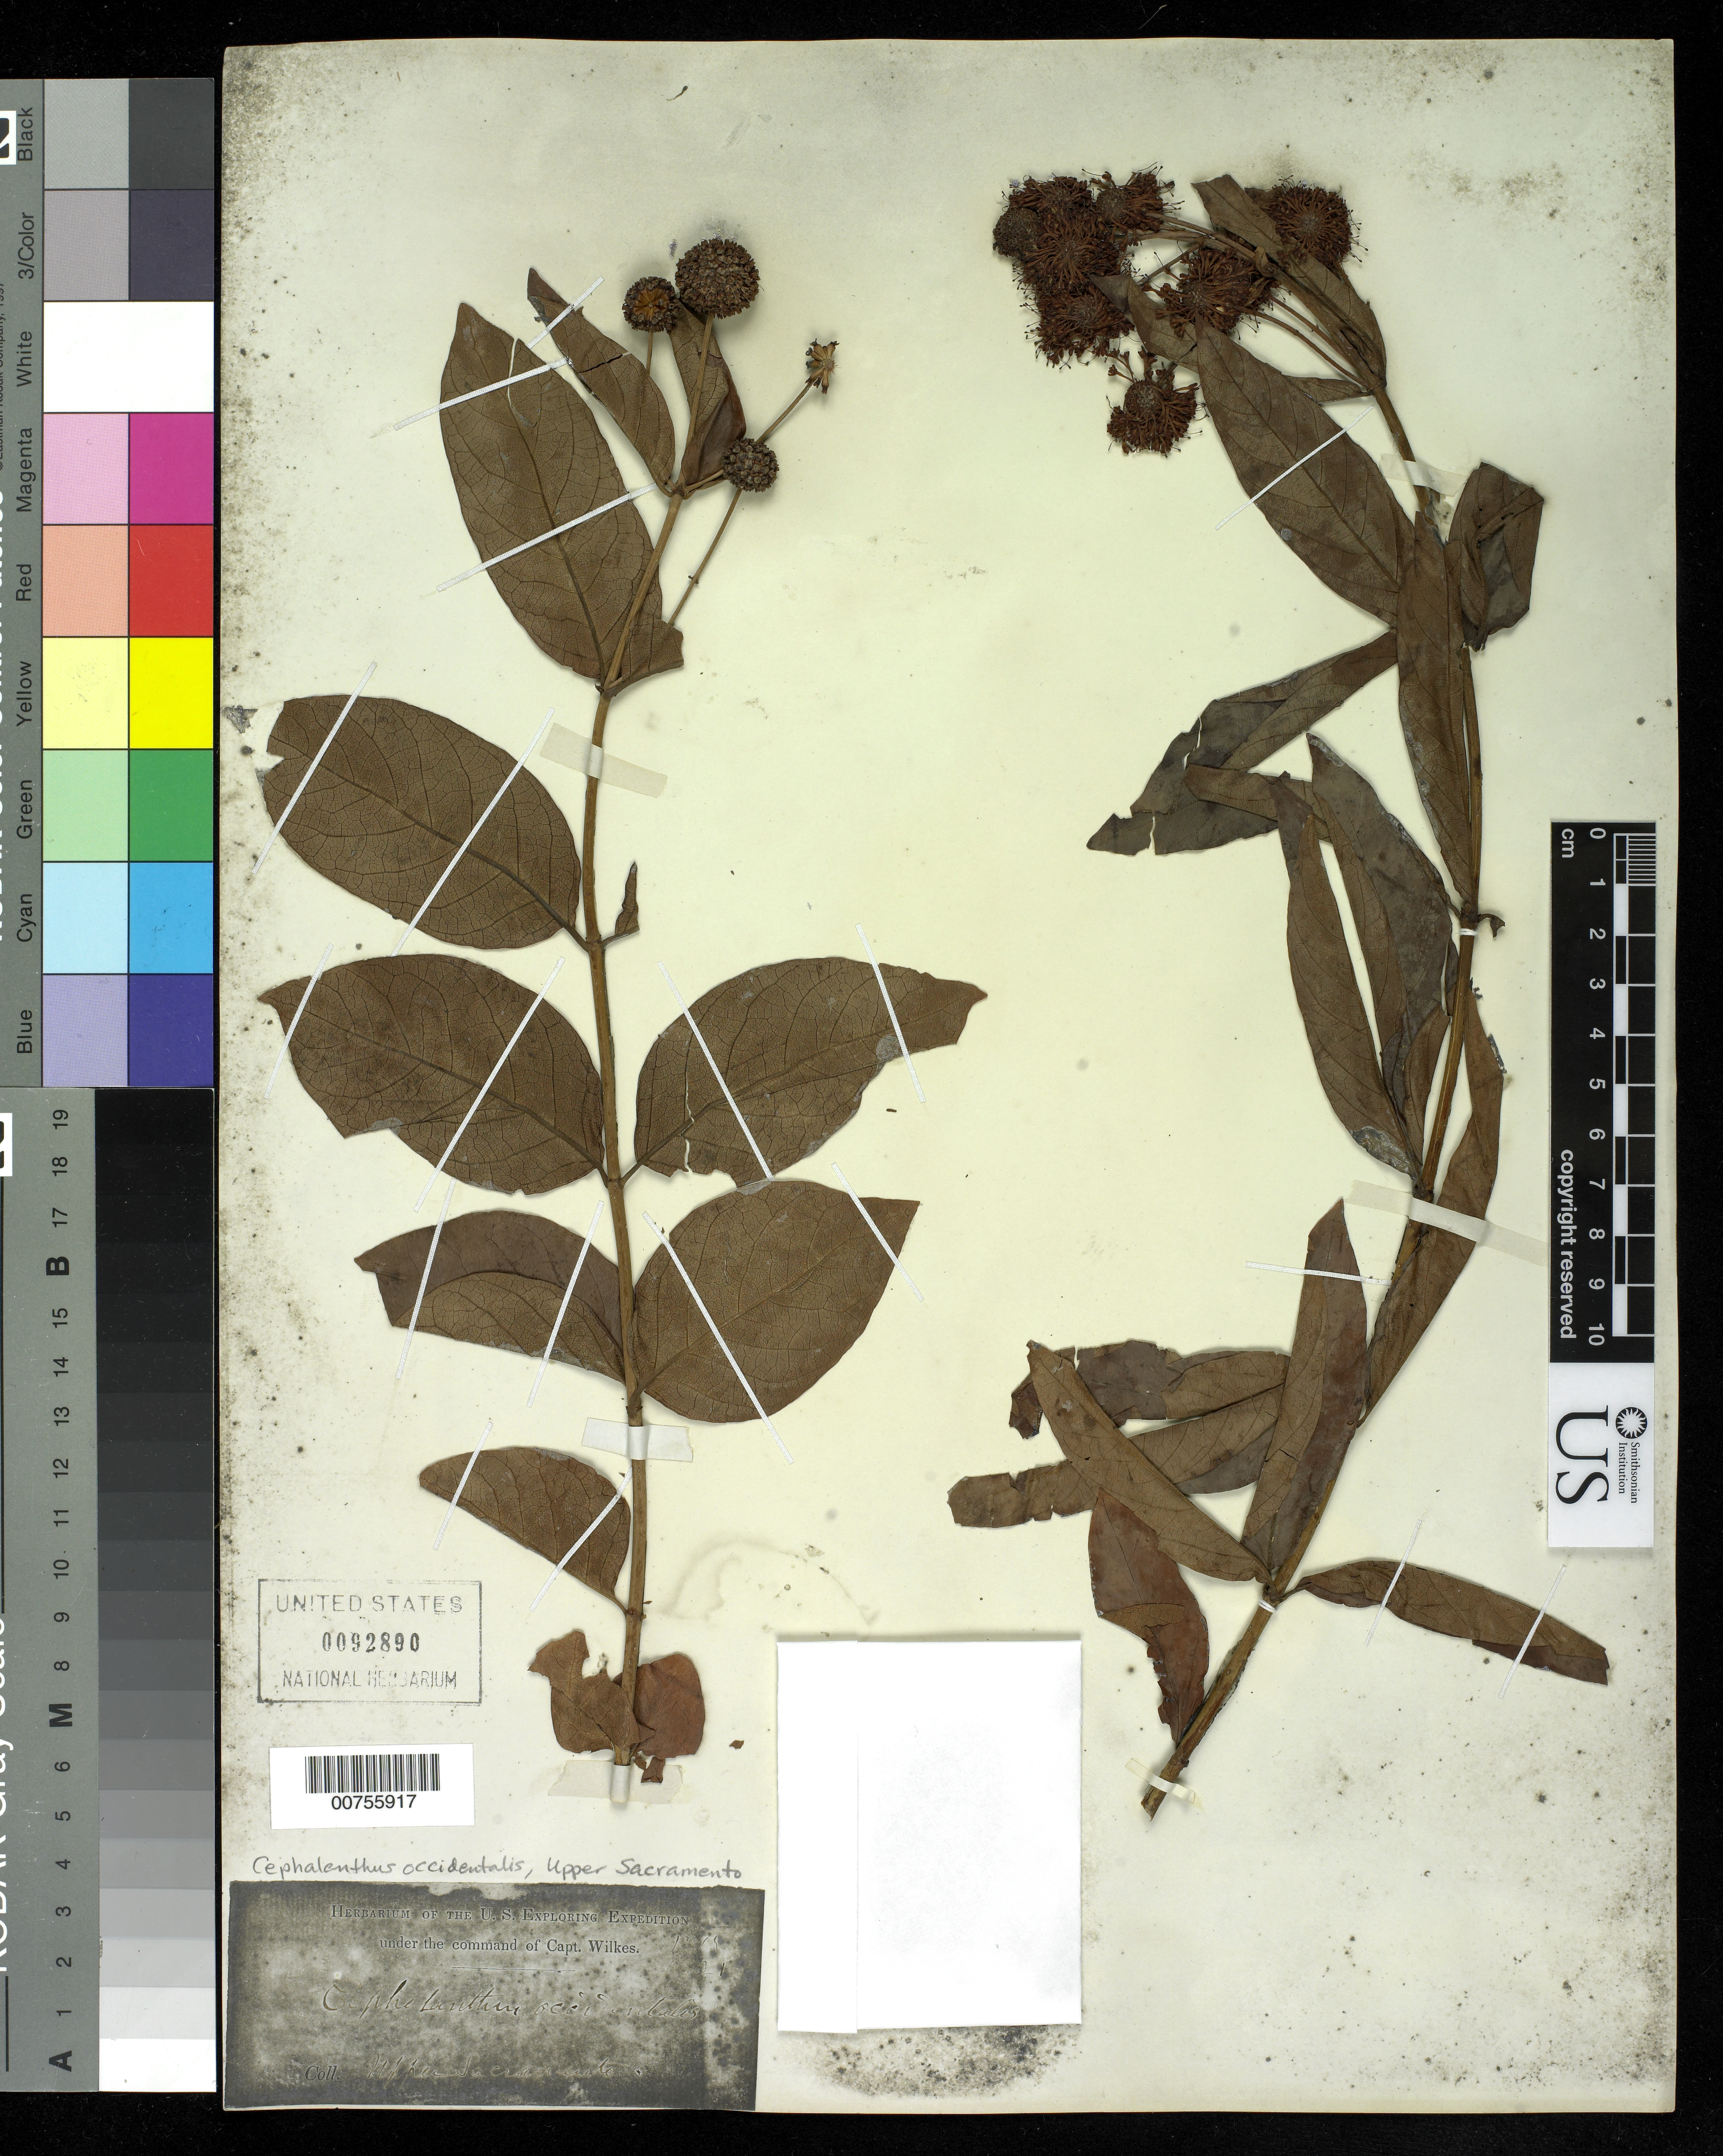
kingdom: Plantae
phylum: Tracheophyta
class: Magnoliopsida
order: Gentianales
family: Rubiaceae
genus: Cephalanthus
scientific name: Cephalanthus occidentalis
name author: L.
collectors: Wilkes Explor. Exped.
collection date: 1838/1842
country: United States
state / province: California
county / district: Sacramento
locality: Upper Sacramento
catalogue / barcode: US 92890